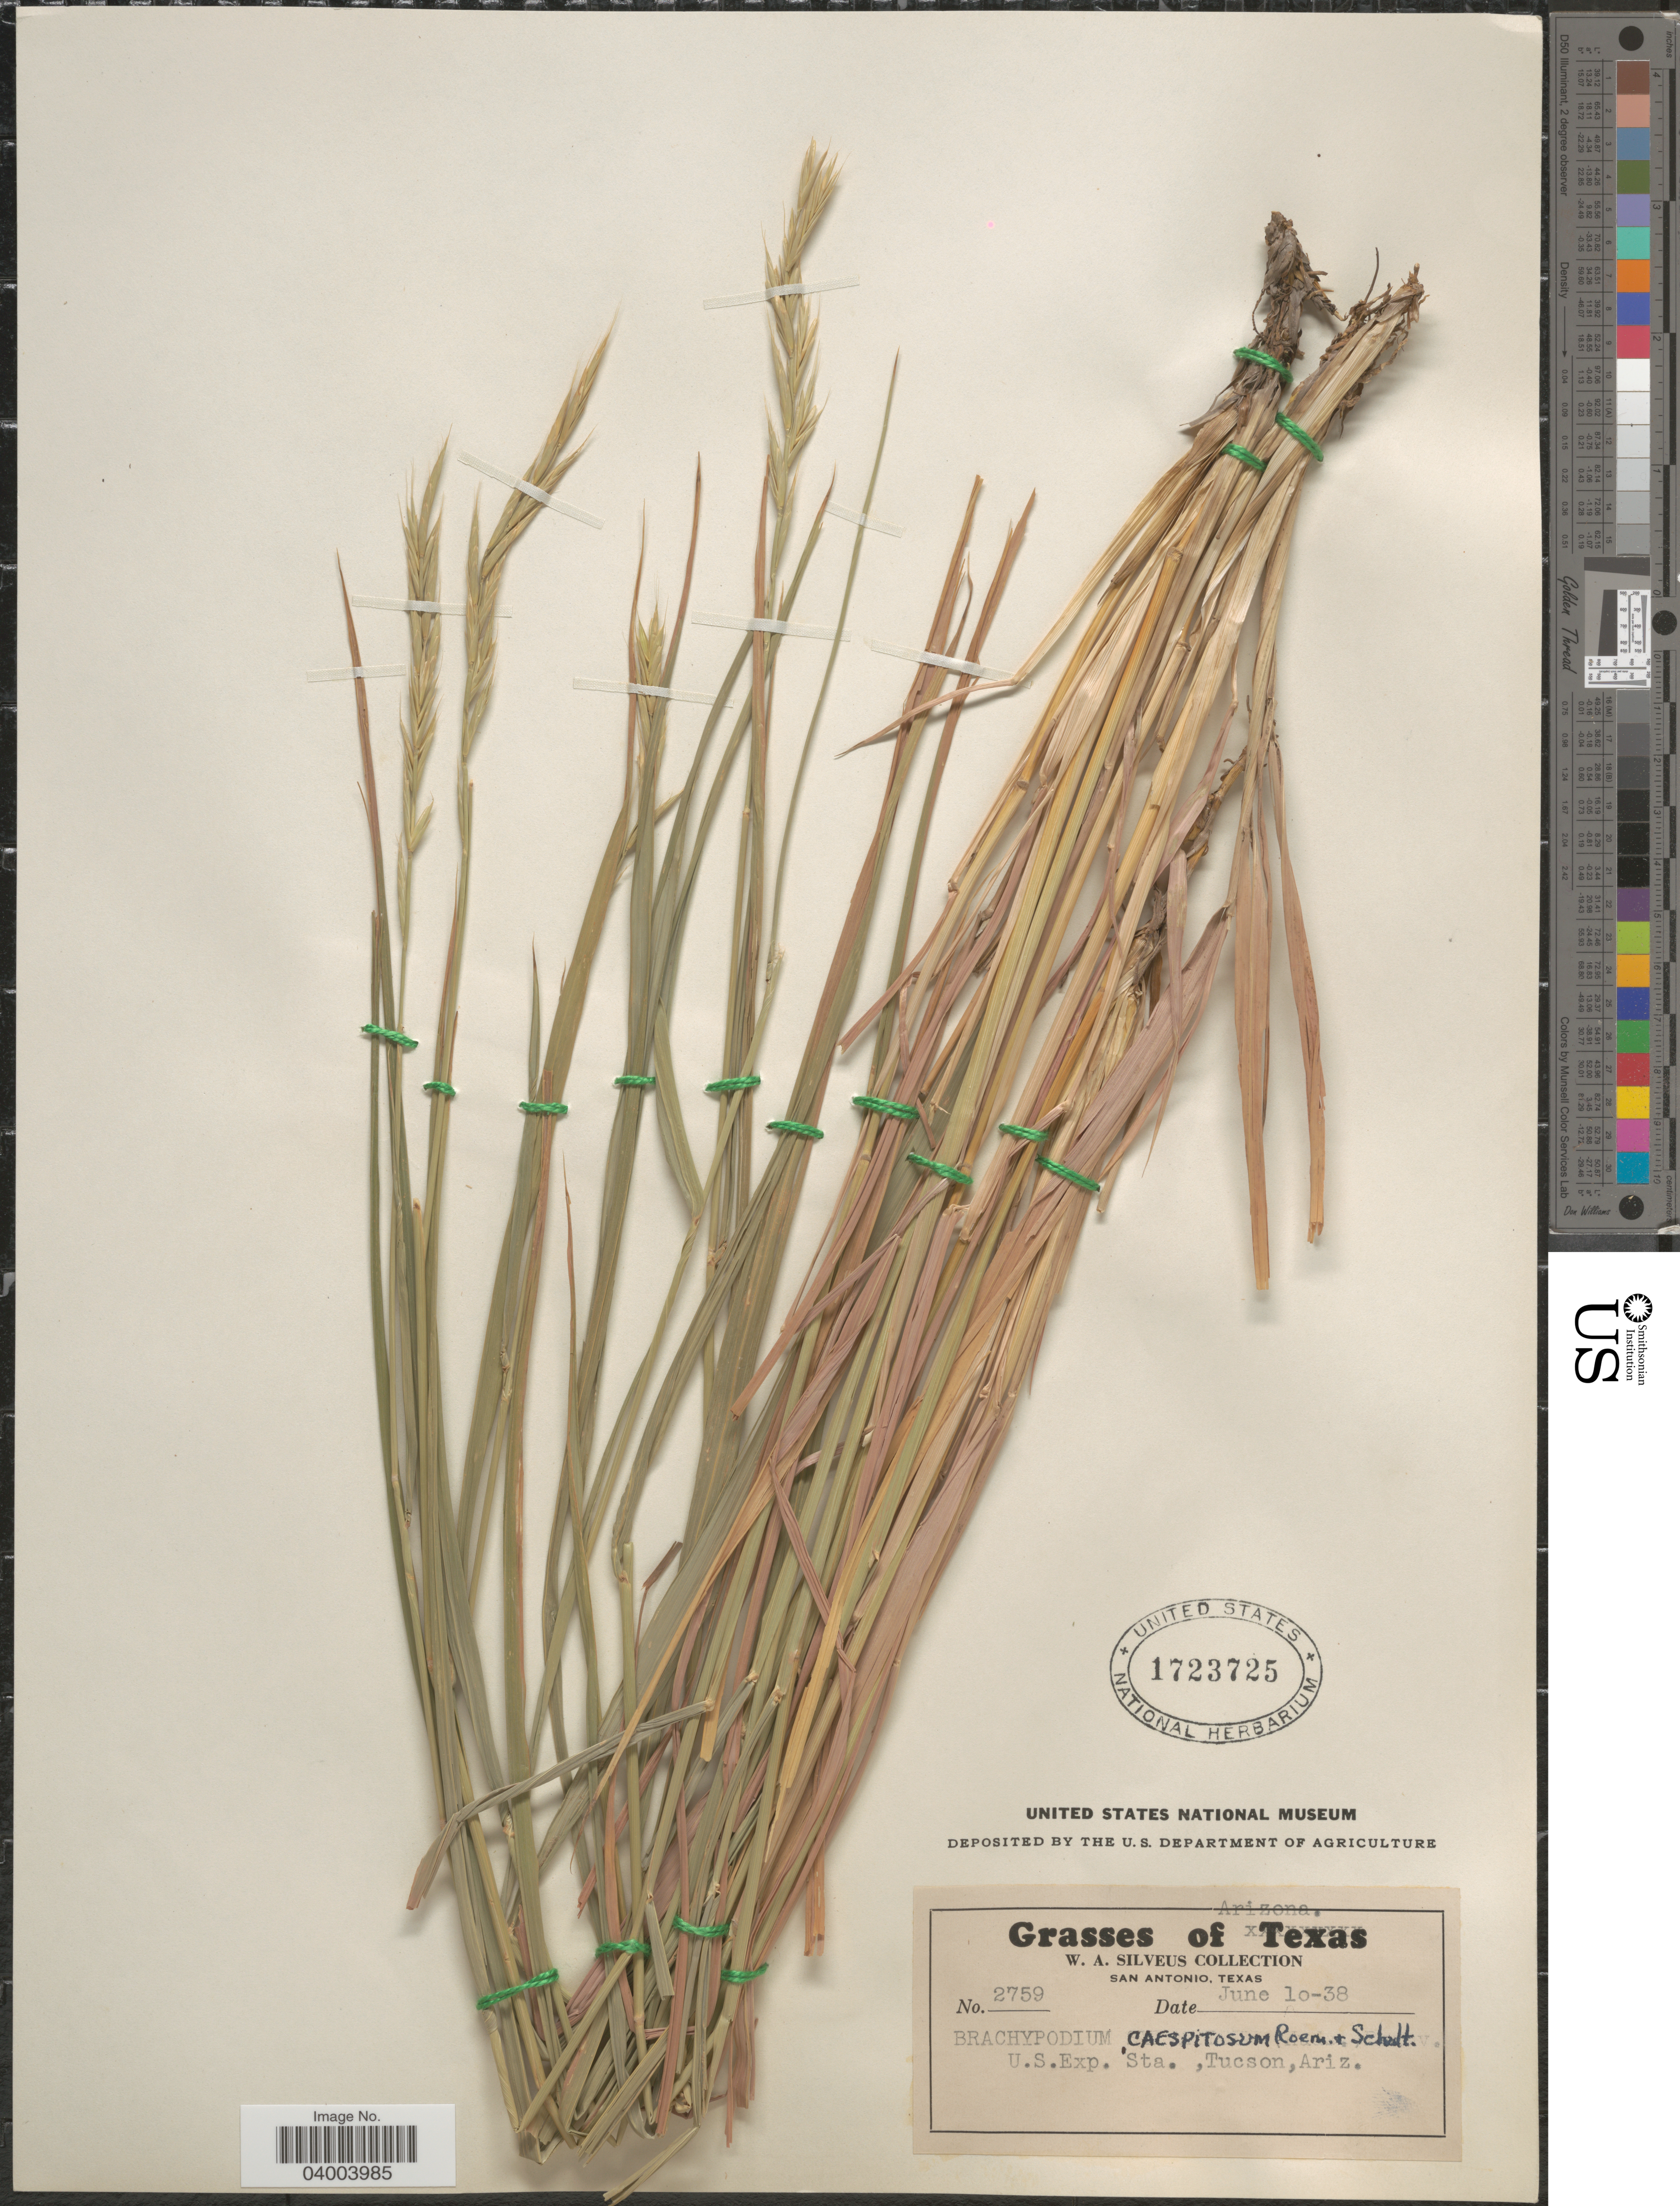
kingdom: Plantae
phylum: Tracheophyta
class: Liliopsida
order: Poales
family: Poaceae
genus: Brachypodium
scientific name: Brachypodium cespitosum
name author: (Host) Roem. & Schult.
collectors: W. Silveus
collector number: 2759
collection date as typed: Transcribed d/m/y: 10/6/38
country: United States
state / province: Arizona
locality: U.S. Exp. Sta. ,Tucson.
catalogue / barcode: US 1723725